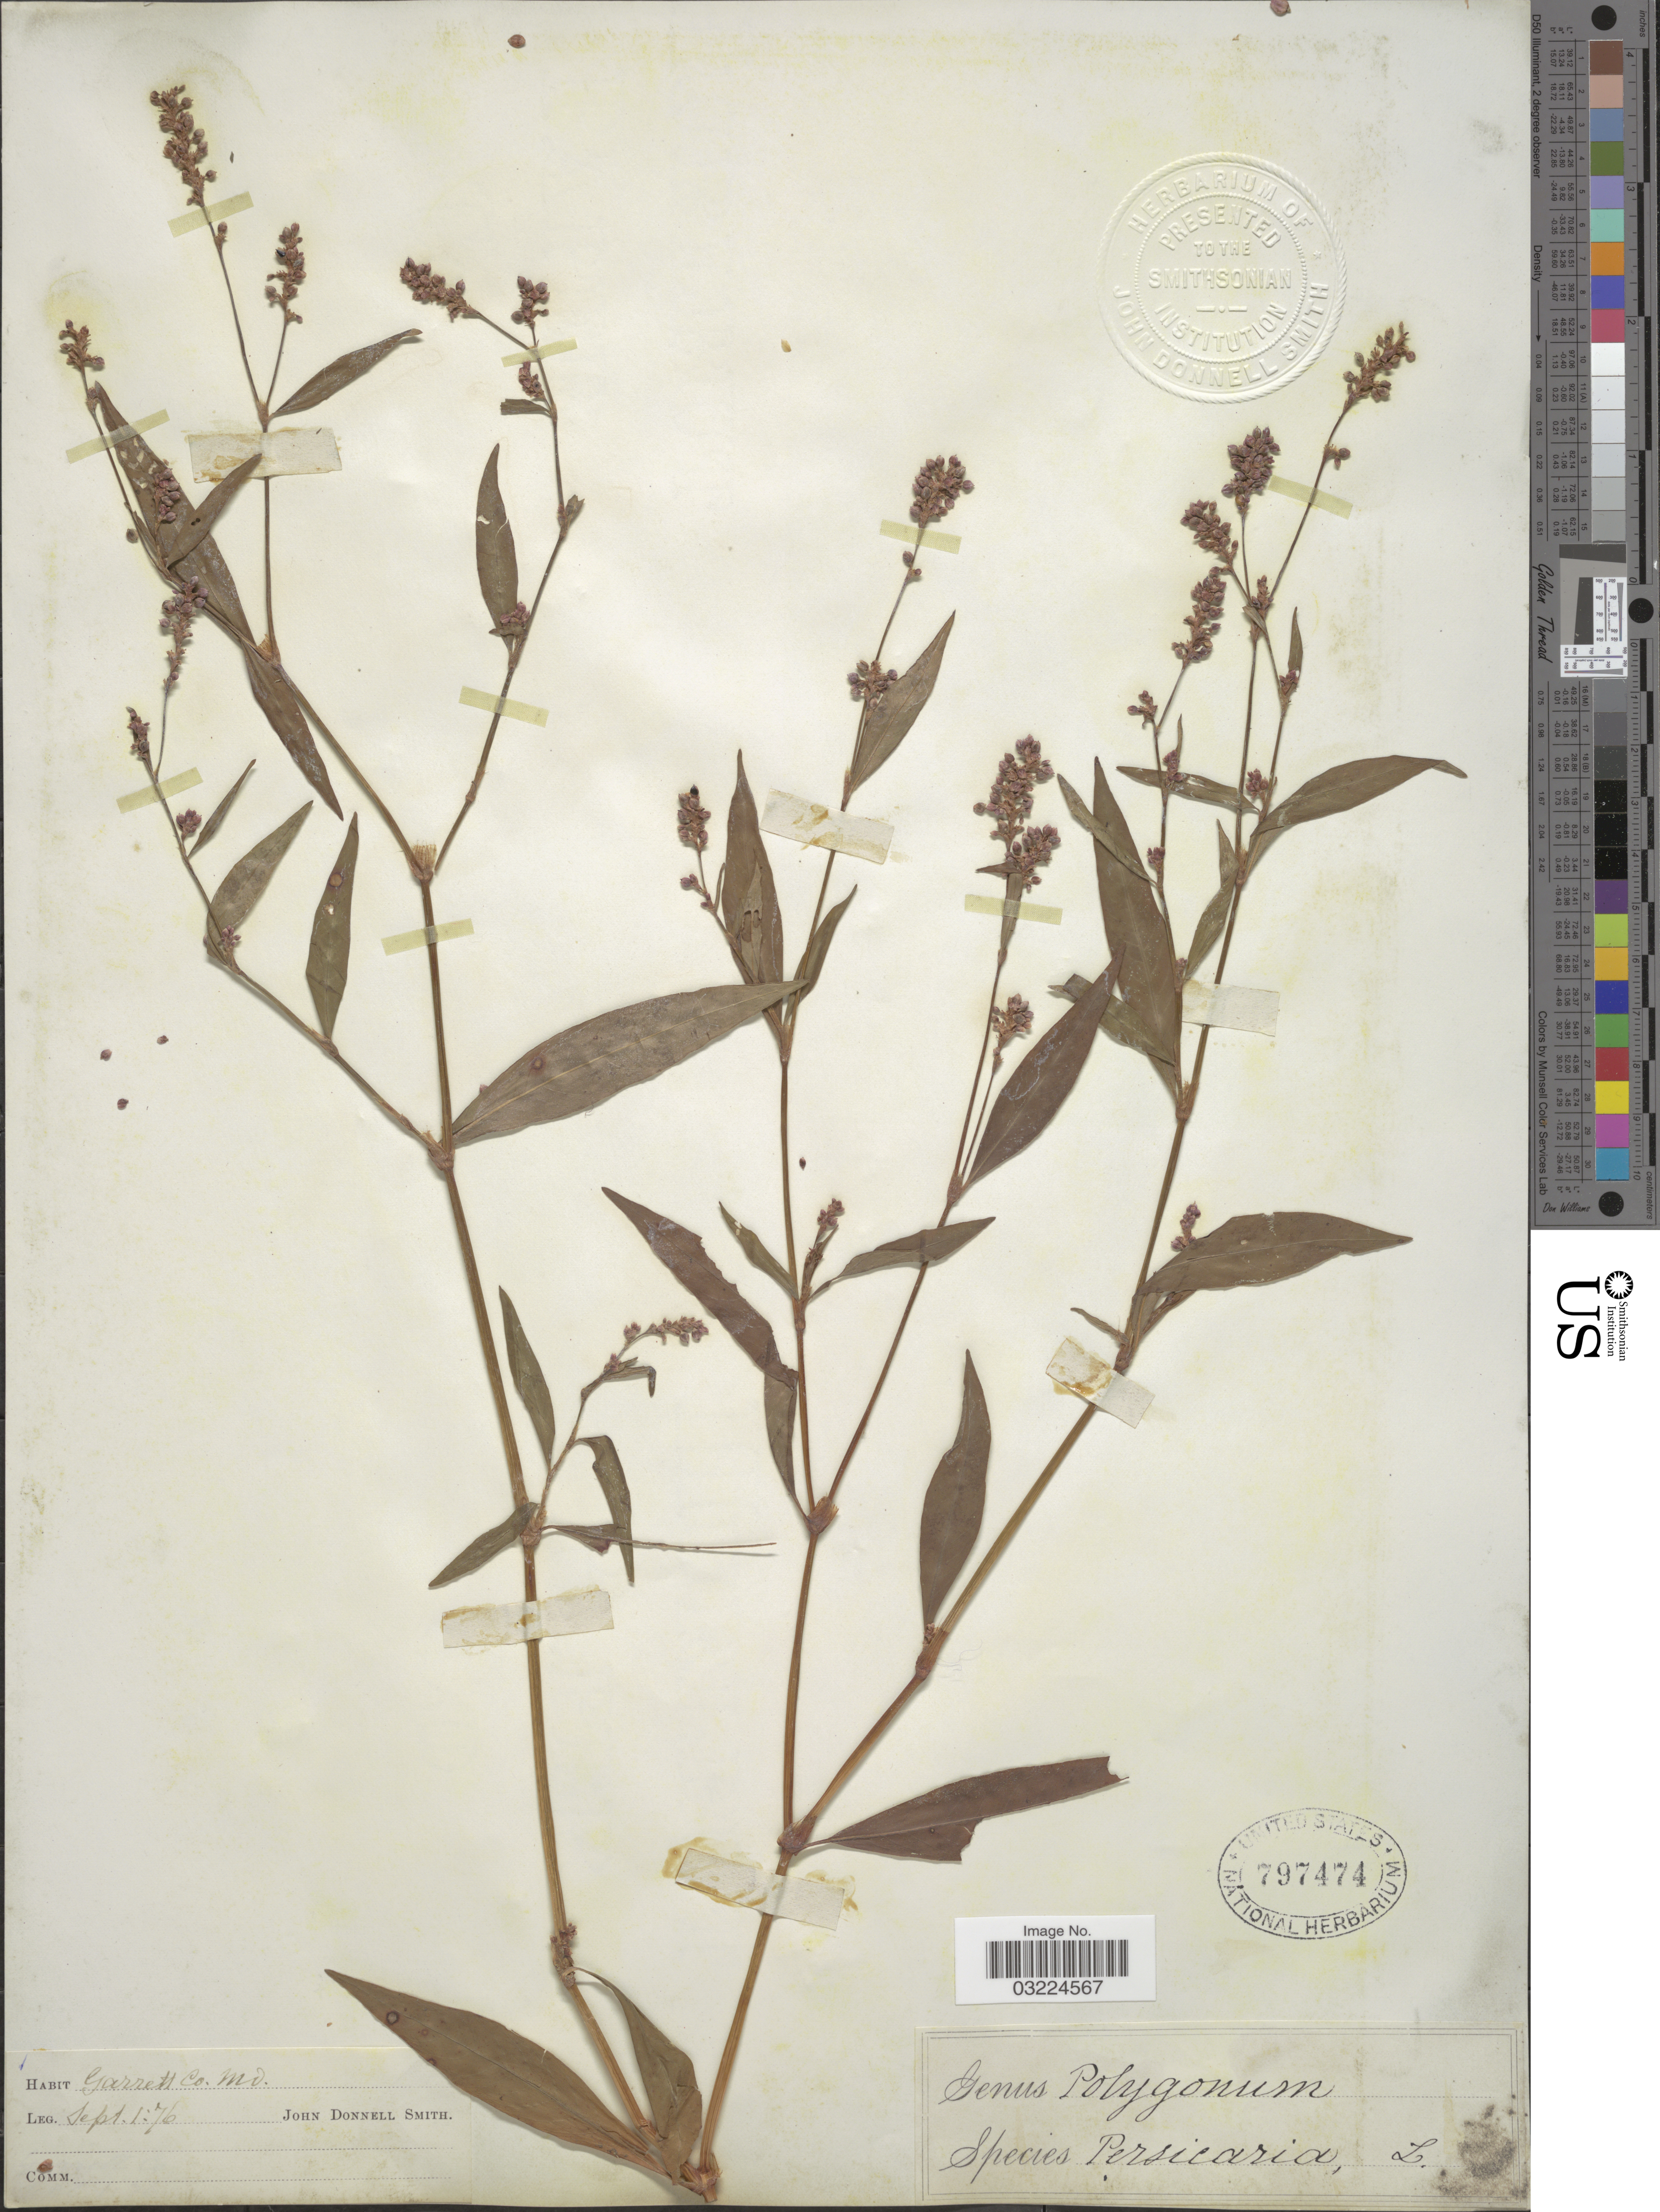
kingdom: Plantae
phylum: Tracheophyta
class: Magnoliopsida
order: Caryophyllales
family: Polygonaceae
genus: Persicaria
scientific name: Persicaria maculosa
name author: S.F. Gray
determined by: Atha, D. E.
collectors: J. Donnell Smith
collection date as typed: Transcribed d/m/y: 1/9/76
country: United States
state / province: Maryland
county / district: Garrett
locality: Garrett Co.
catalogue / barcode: US 797474